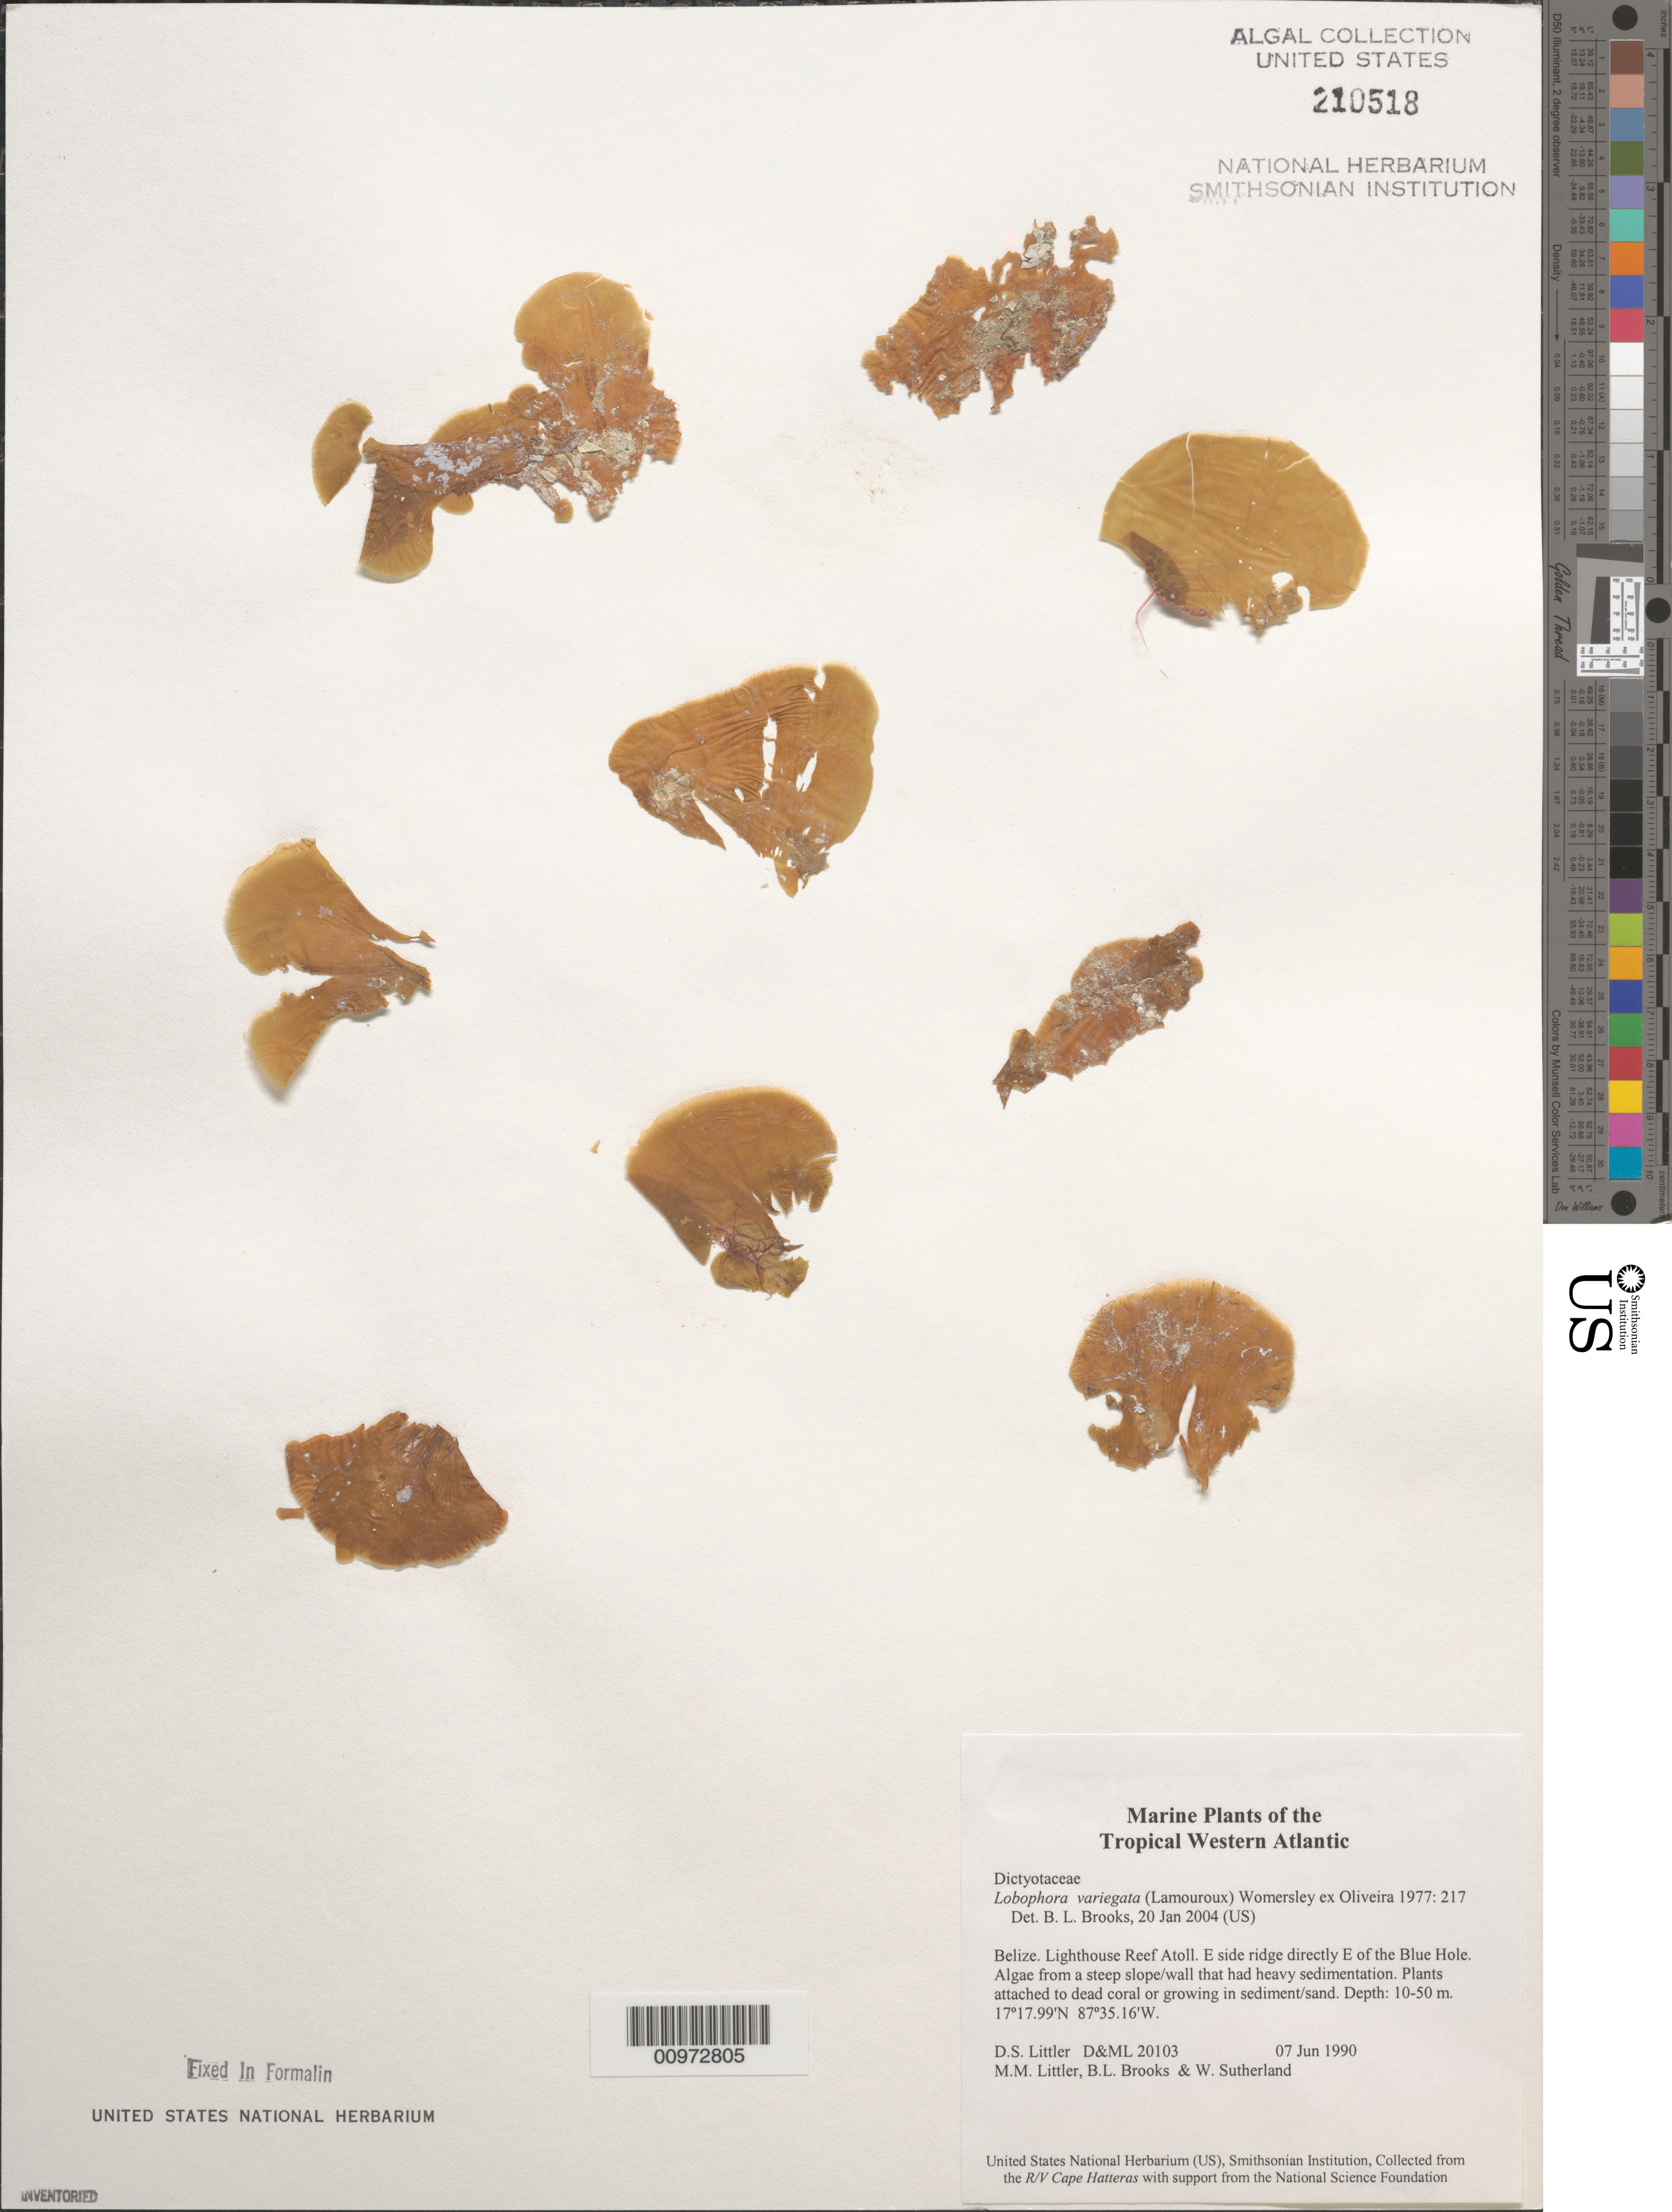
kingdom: Chromista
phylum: Ochrophyta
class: Phaeophyceae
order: Dictyotales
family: Dictyotaceae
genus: Lobophora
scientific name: Lobophora variegata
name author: (J.V.Lamouroux) Womersley & E.C. Oliveira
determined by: Brooks, B. L., (BOT), Smithsonian Institution - National Museum of Natural History (UNITED STATES)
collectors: D. S. Littler, M. M. Littler, B. Brooks & W. Sutherland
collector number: D&ML 20103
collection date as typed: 07 Jun 1990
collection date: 1990-06-07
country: Belize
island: Lighthouse Reef Atoll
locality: Ridge directly east of Blue Hole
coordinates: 17 17.99'N, 87 35.16'W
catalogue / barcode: US 210518